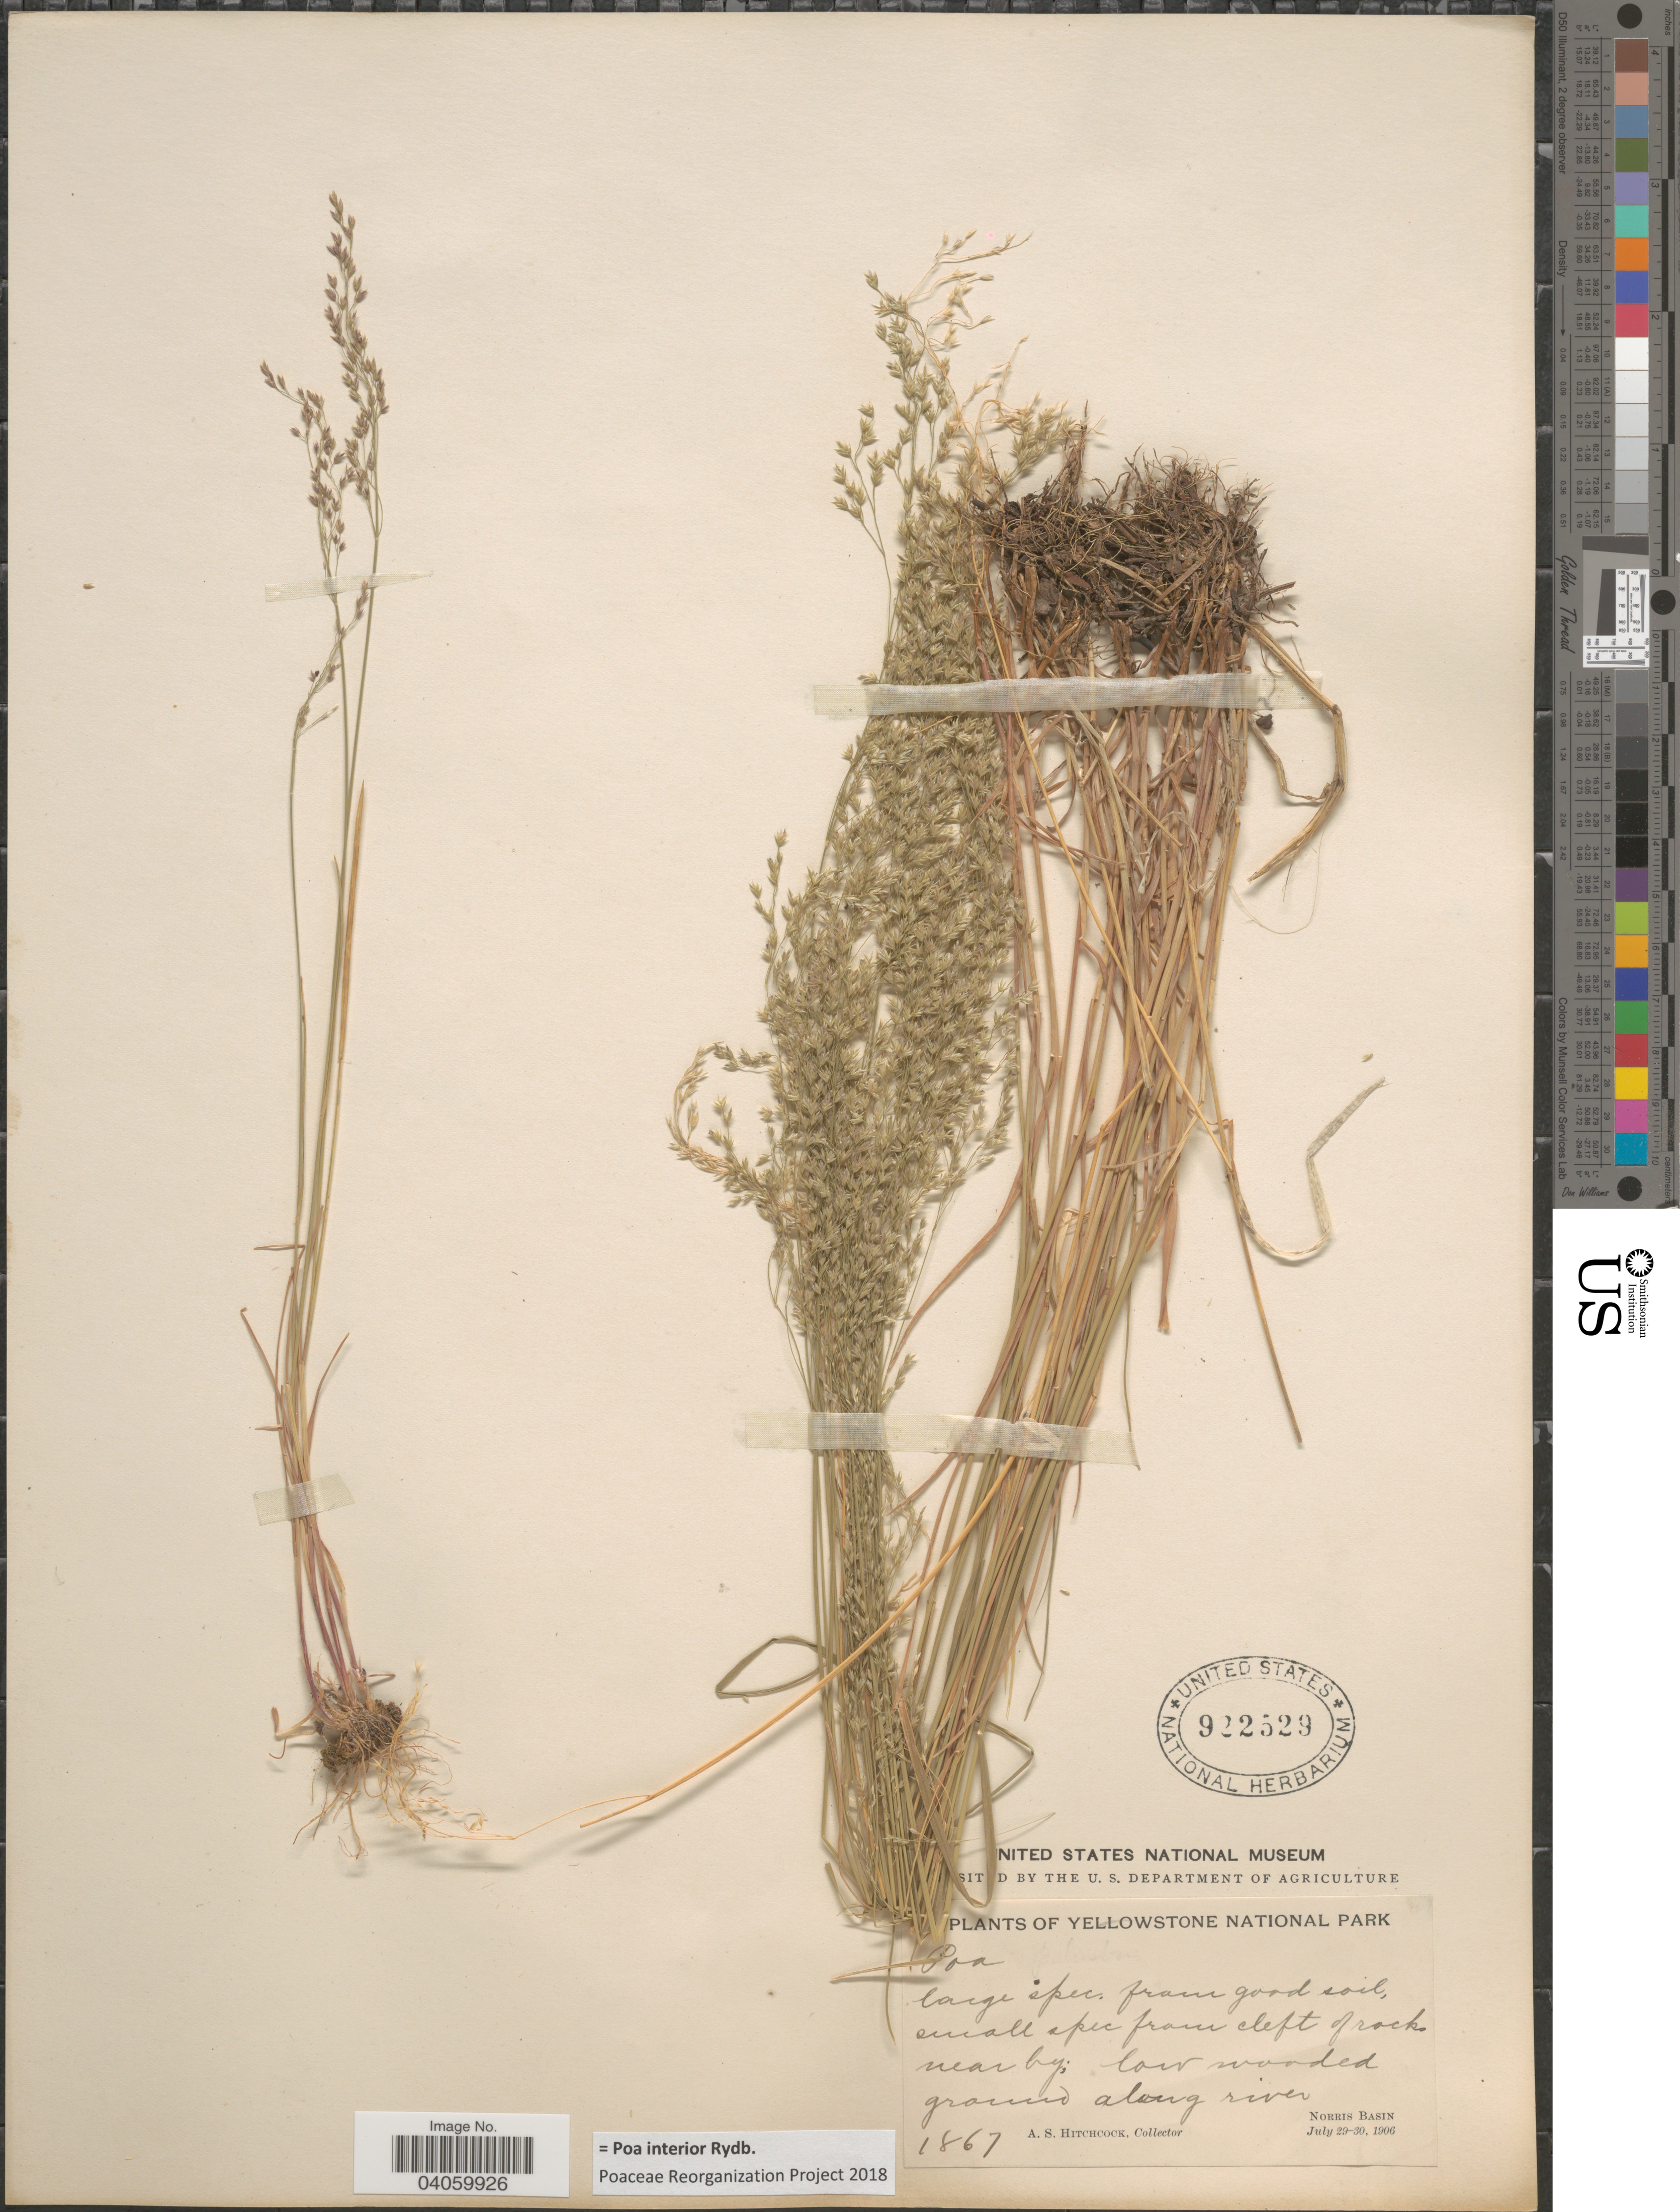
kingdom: Plantae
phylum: Tracheophyta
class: Liliopsida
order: Poales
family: Poaceae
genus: Poa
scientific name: Poa interior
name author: Rydb.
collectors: A. S. Hitchcock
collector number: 1867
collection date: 1906-07-29/1906-07-30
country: United States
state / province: Wyoming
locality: Yellowstone National Park. Norris Basin.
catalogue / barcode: US 922529